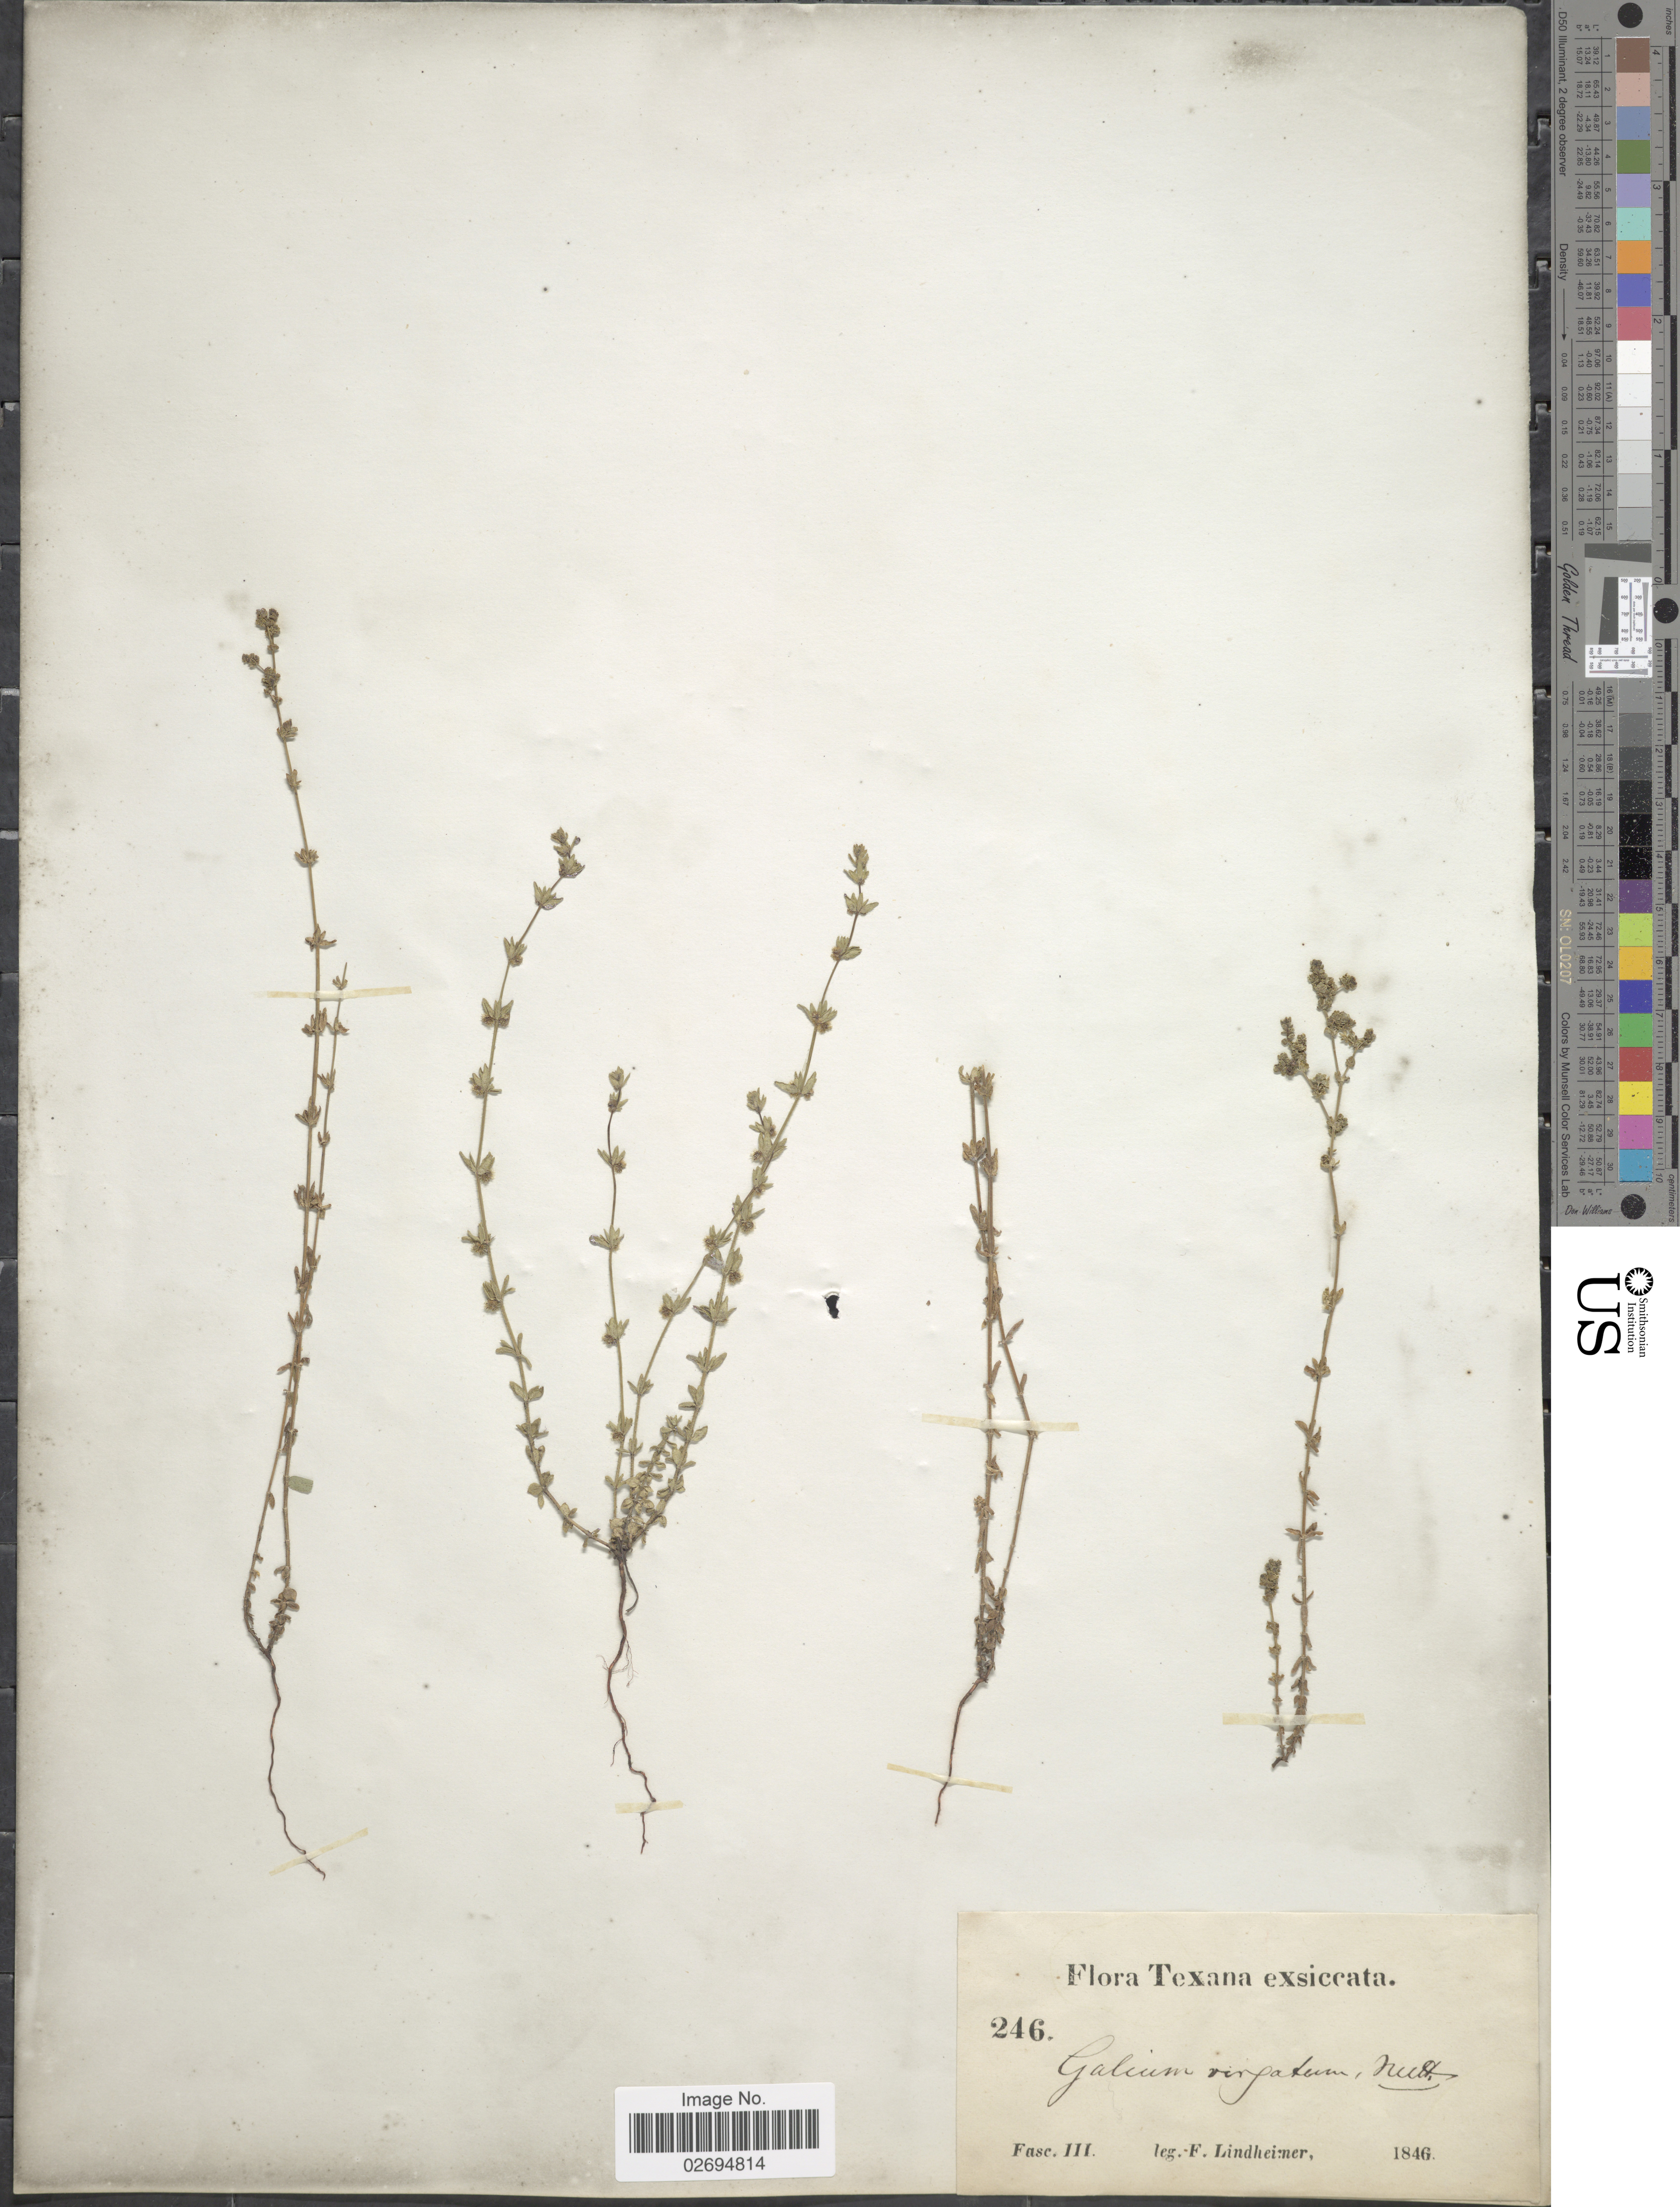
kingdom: Plantae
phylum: Tracheophyta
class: Magnoliopsida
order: Gentianales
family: Rubiaceae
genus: Galium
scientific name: Galium virgatum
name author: Nutt.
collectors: F. J. Lindheimer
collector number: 246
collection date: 1846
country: United States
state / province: Texas